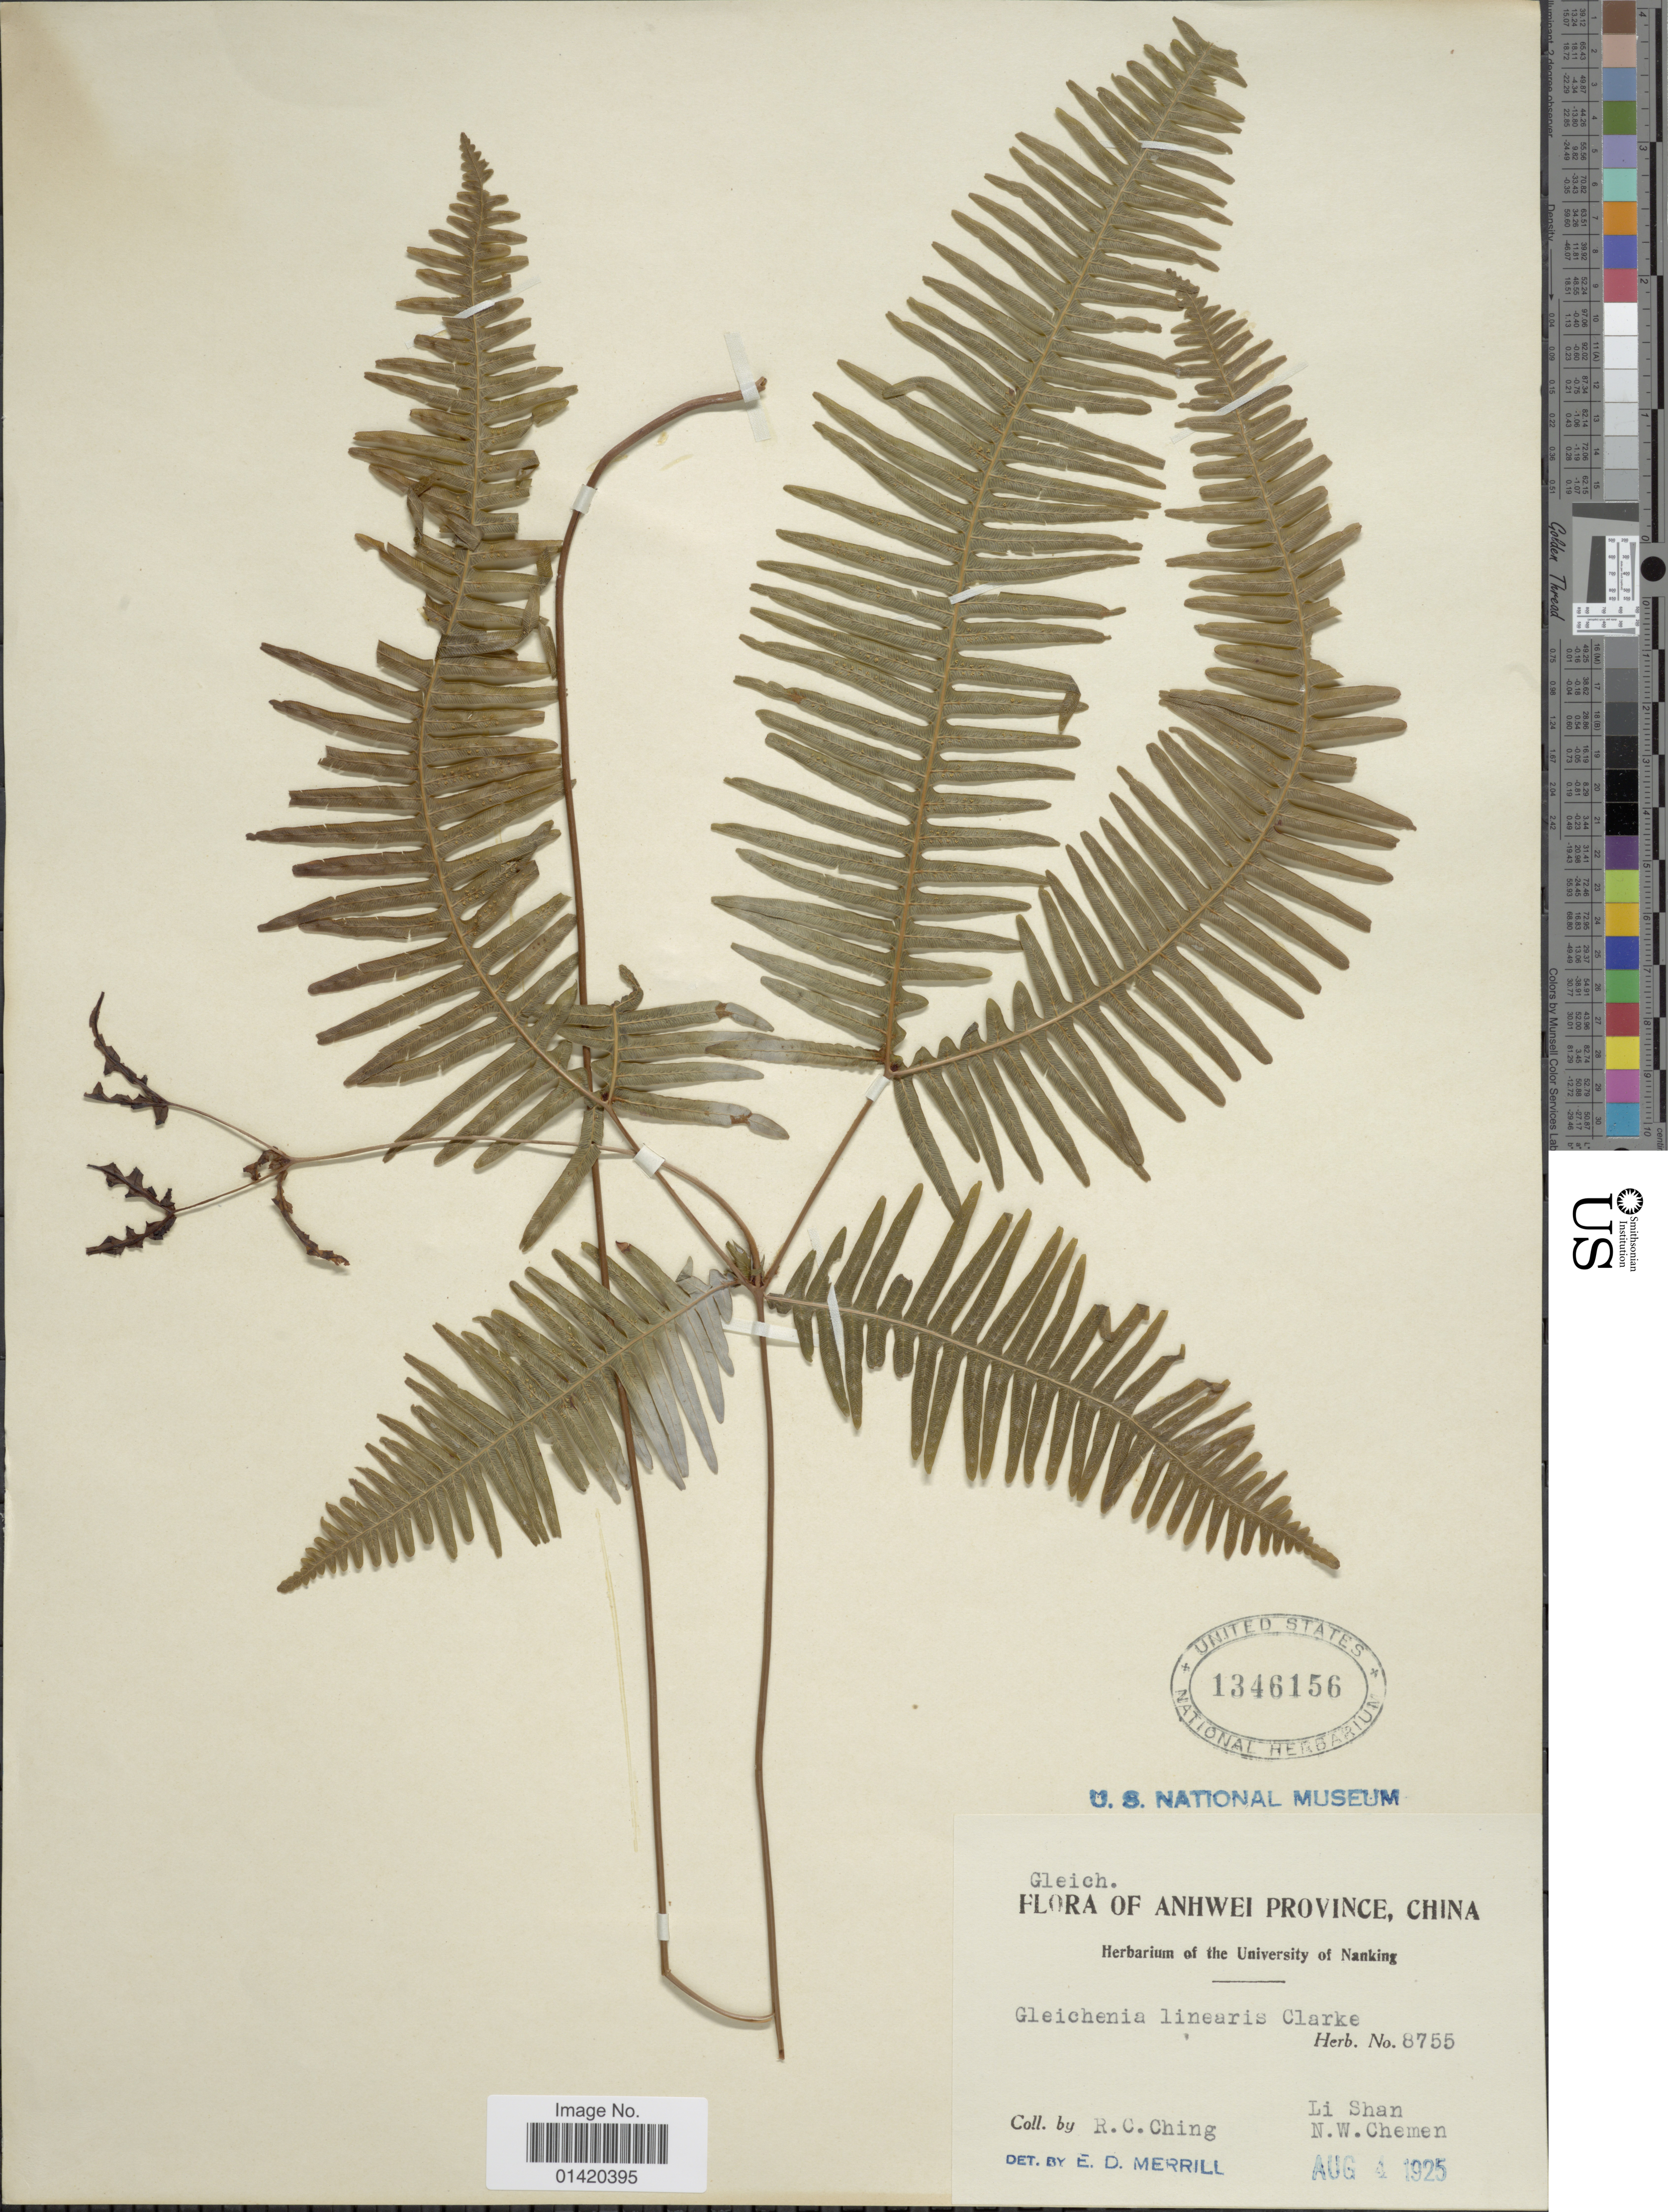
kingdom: Plantae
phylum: Tracheophyta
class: Polypodiopsida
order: Gleicheniales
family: Gleicheniaceae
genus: Dicranopteris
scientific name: Dicranopteris linearis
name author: (Burm. f.) Underw.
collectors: R. C. Ching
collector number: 8755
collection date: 1925-08-04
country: China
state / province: Anhui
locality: Anhwei Province, Li Shan, N.W.Chemen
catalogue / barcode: US 1346156